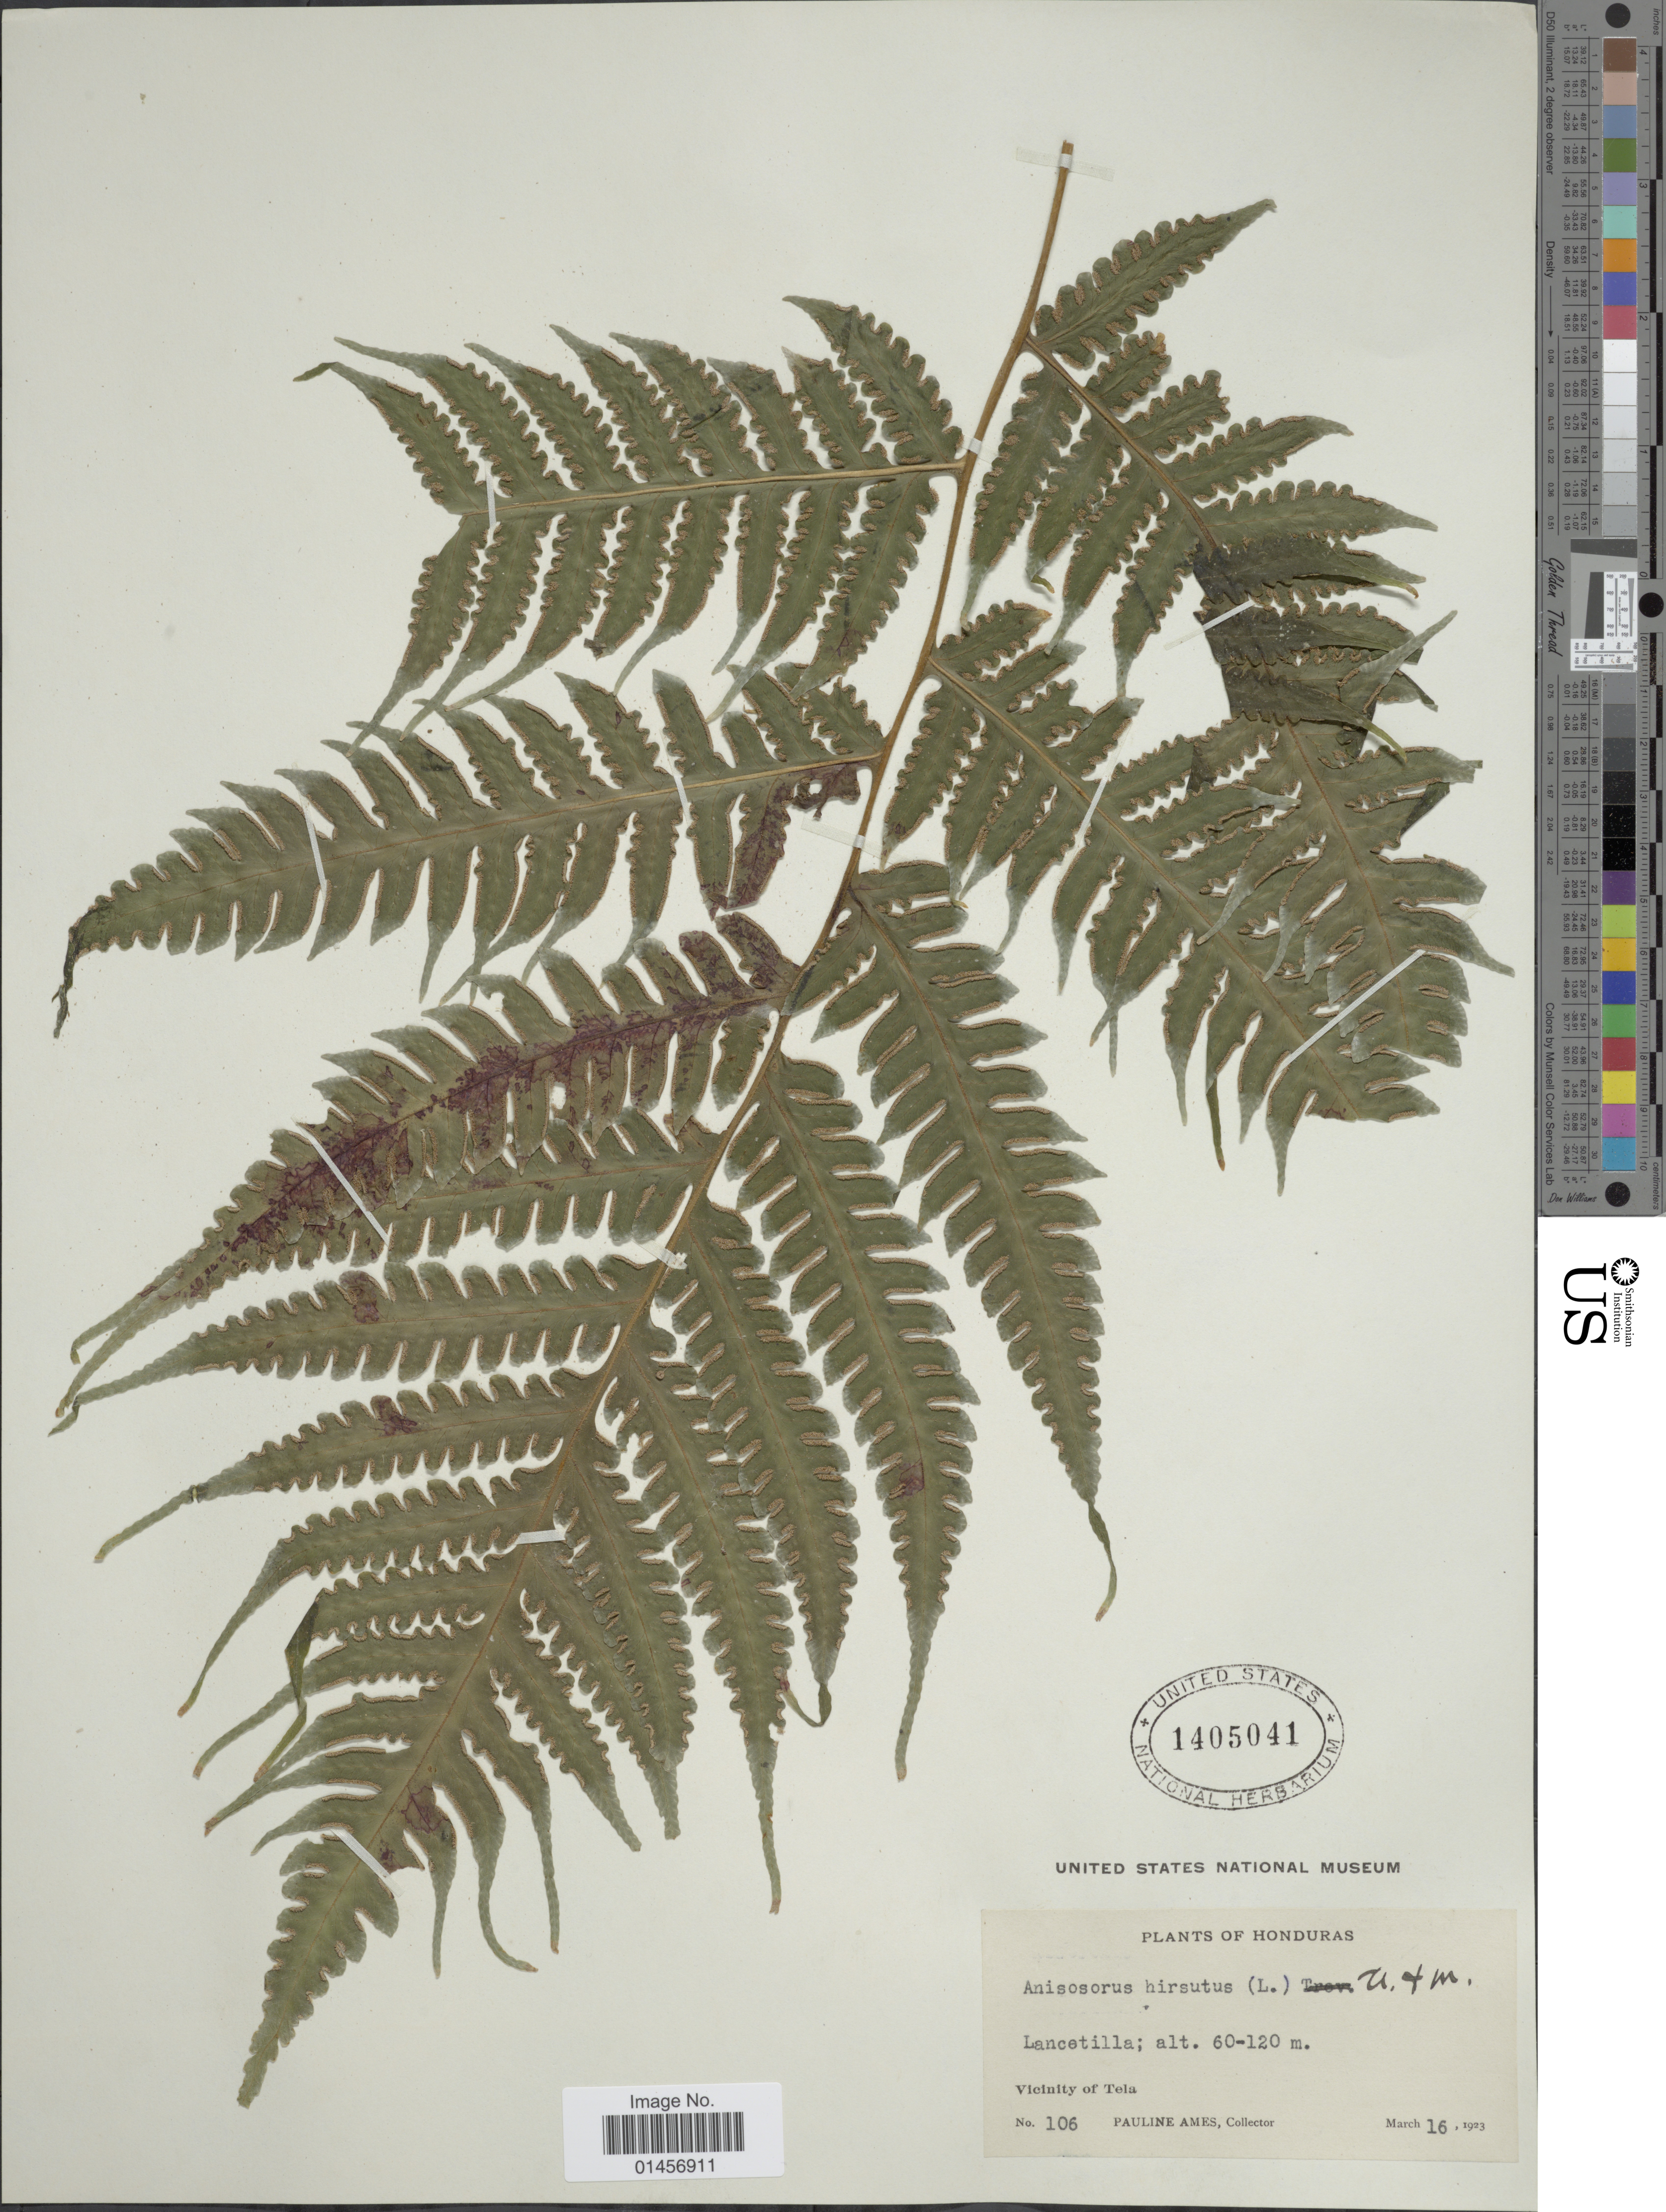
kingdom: Plantae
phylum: Tracheophyta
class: Polypodiopsida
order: Polypodiales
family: Lonchitidaceae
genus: Lonchitis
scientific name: Lonchitis hirsuta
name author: L.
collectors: P. Ames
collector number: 106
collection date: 1923-03-16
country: Honduras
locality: Honduras, Lancetilla, Vicinity of Tella.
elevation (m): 60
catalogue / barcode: US 1405041